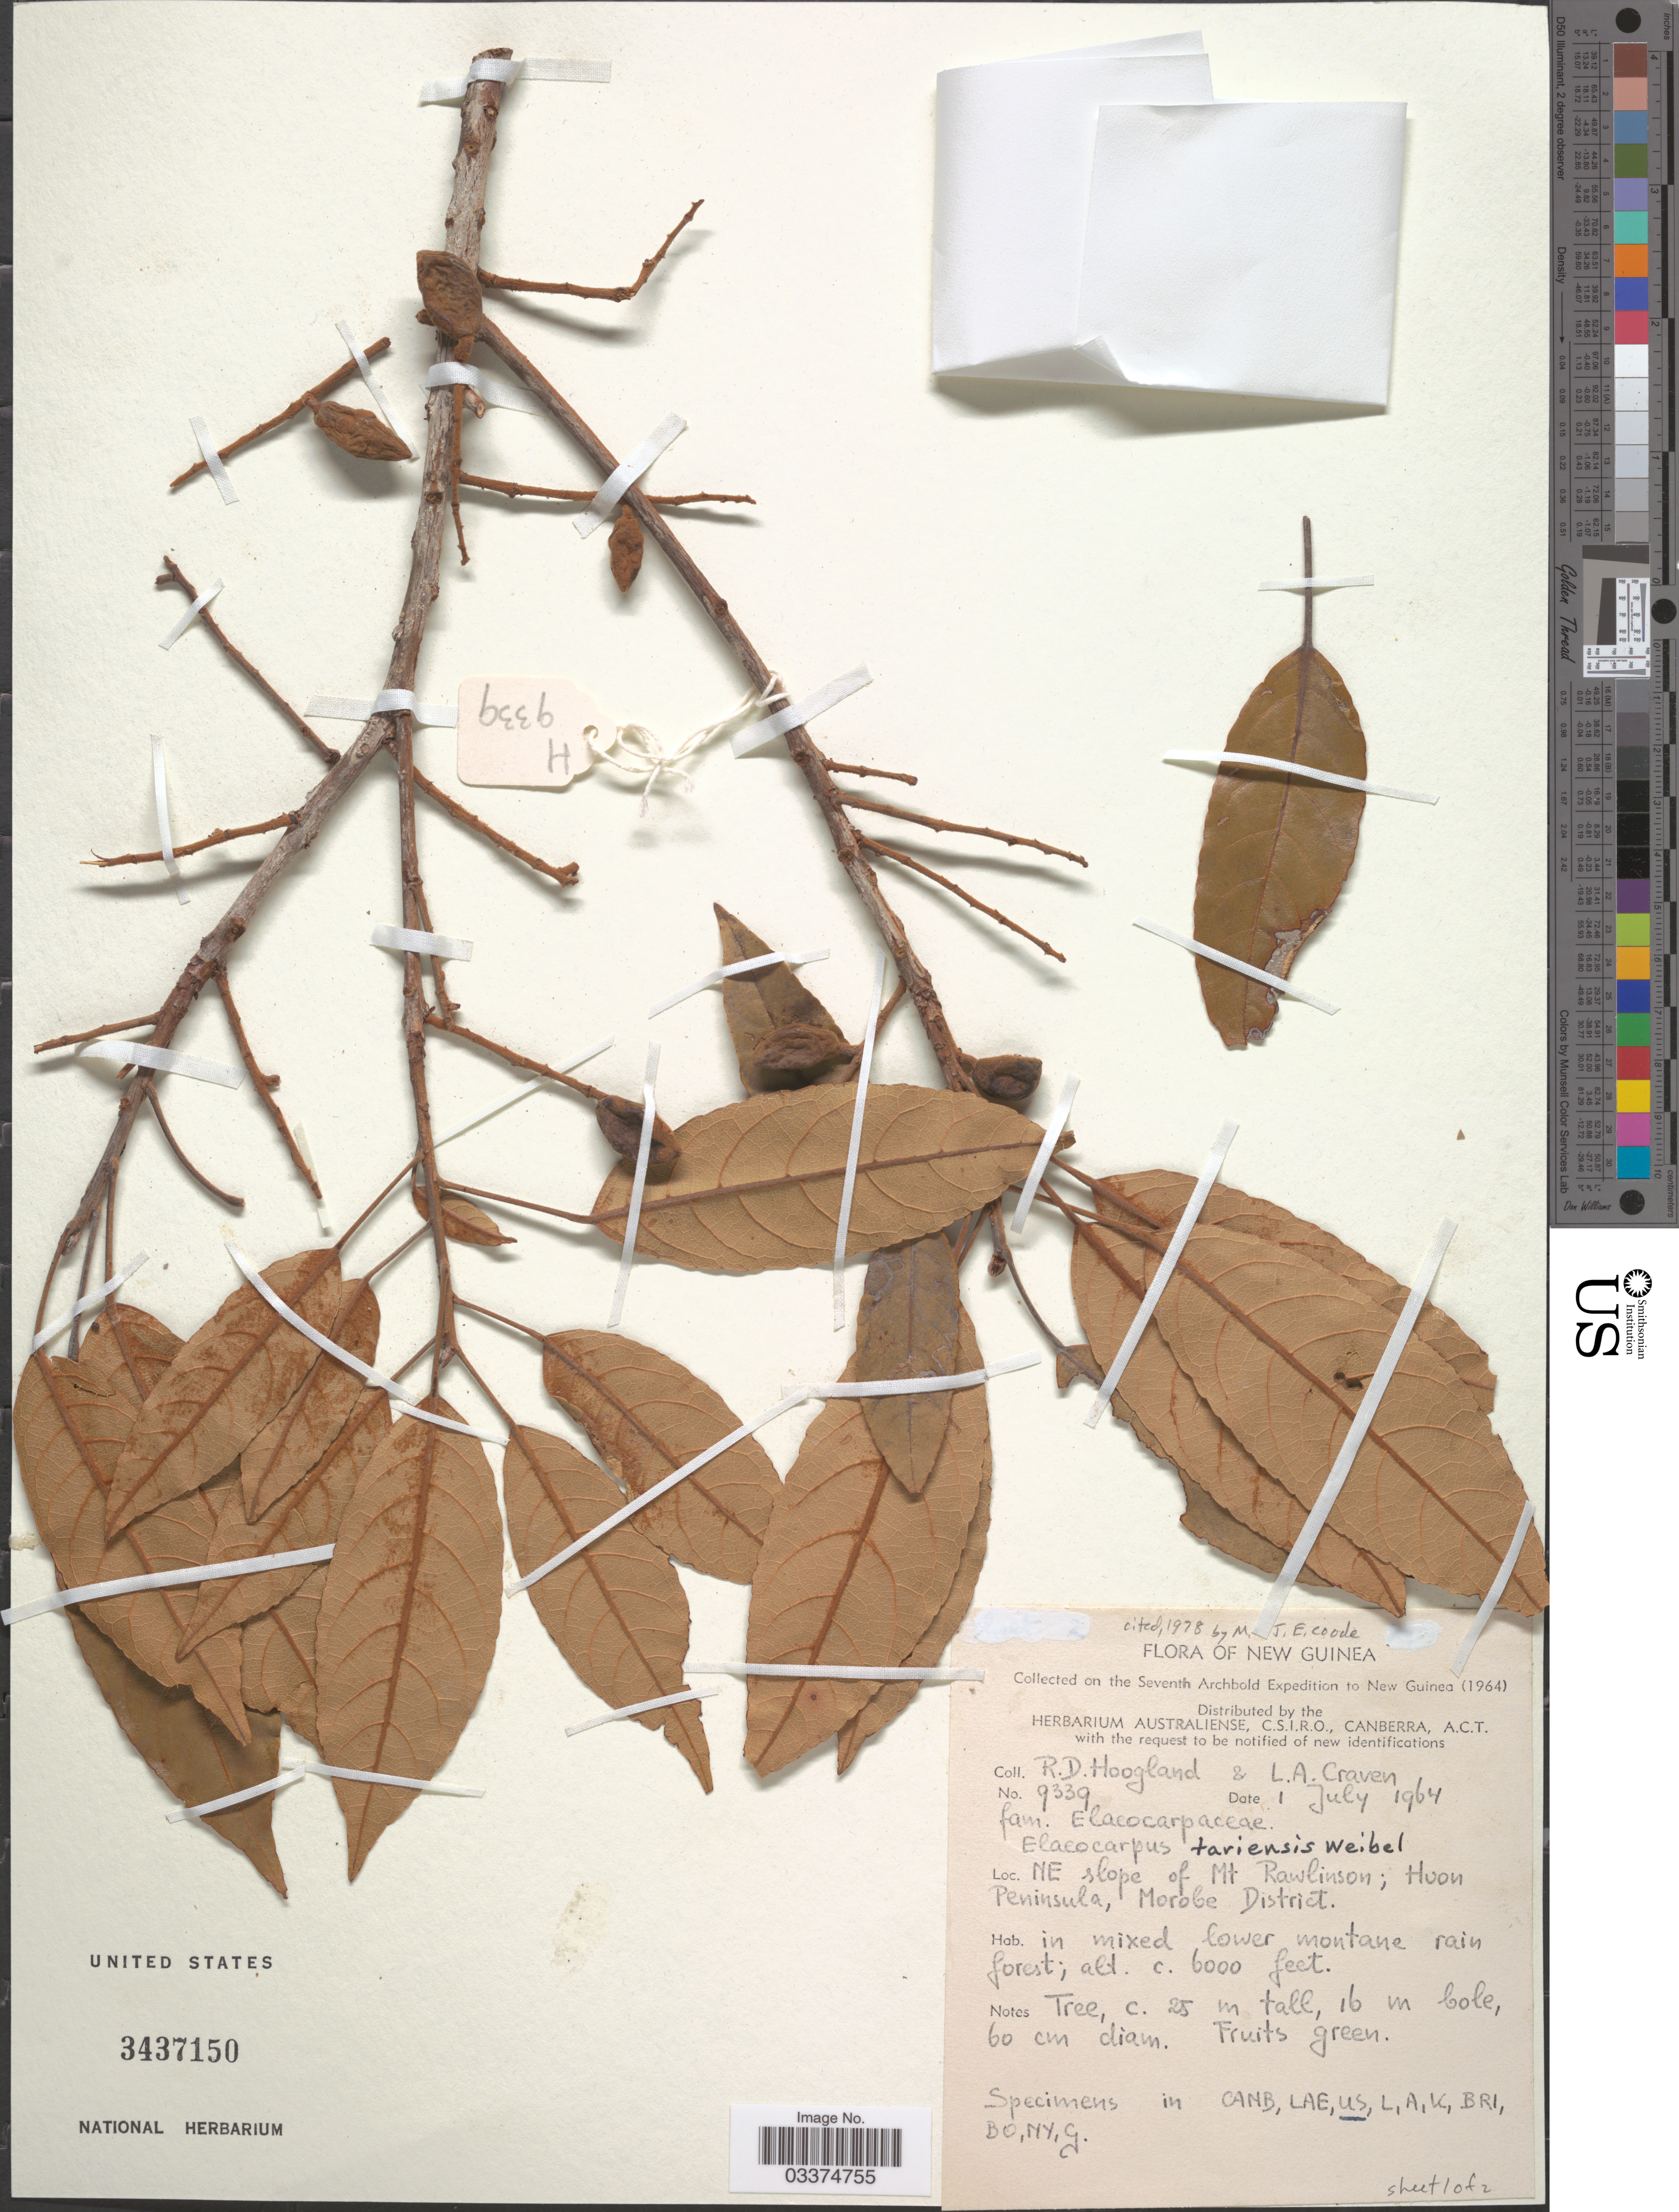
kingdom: Plantae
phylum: Tracheophyta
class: Magnoliopsida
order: Oxalidales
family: Elaeocarpaceae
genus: Elaeocarpus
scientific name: Elaeocarpus tariensis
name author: Weibel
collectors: R. D. Hoogland & L. A. Craven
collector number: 9339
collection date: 1964-07-01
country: Papua New Guinea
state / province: Morobe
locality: New Guinea. NE slope of Mt Rawlinson; Hoon Peninsula, Morobe District.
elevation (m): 1829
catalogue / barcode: US 3437150